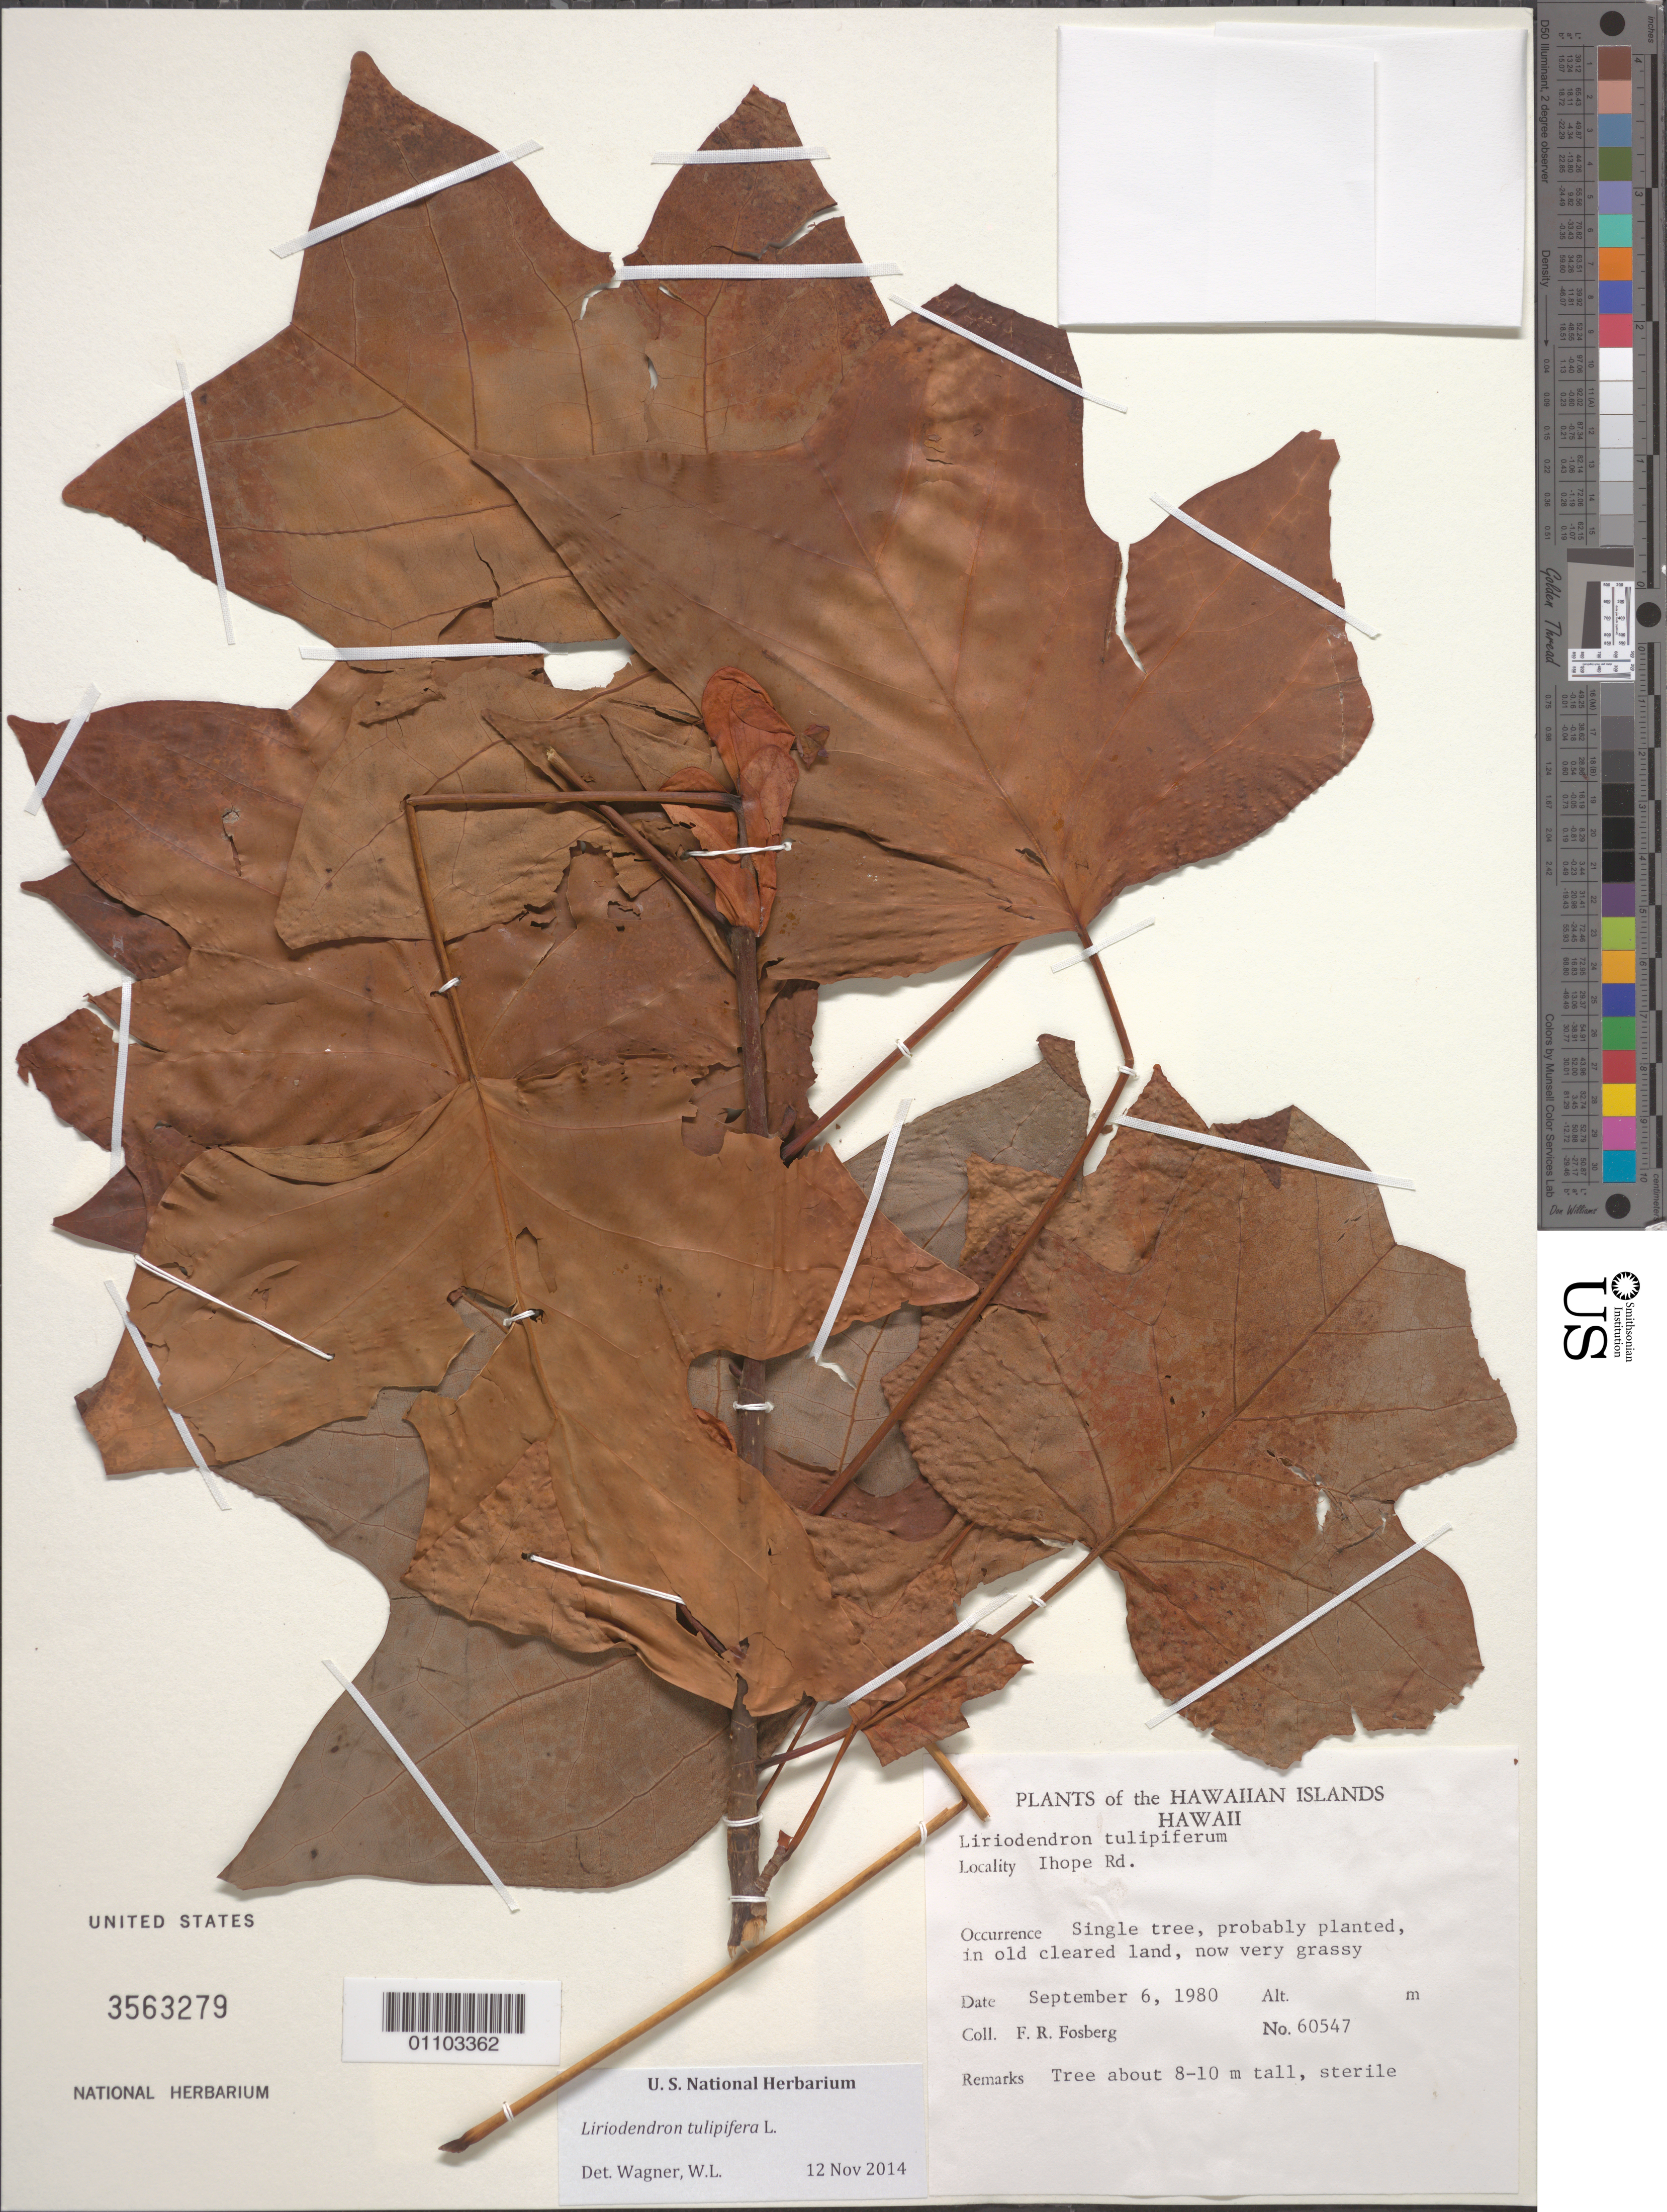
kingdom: Plantae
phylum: Tracheophyta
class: Magnoliopsida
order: Magnoliales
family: Magnoliaceae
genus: Liriodendron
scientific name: Liriodendron tulipifera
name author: L.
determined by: Wagner, W. L., (BOT), Smithsonian Institution - National Museum of Natural History (UNITED STATES)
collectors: F. R. Fosberg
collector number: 60547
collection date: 1980-09-06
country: United States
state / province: Hawaii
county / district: Hawaii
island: Hawaii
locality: Ihope Rd.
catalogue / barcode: US 3563279